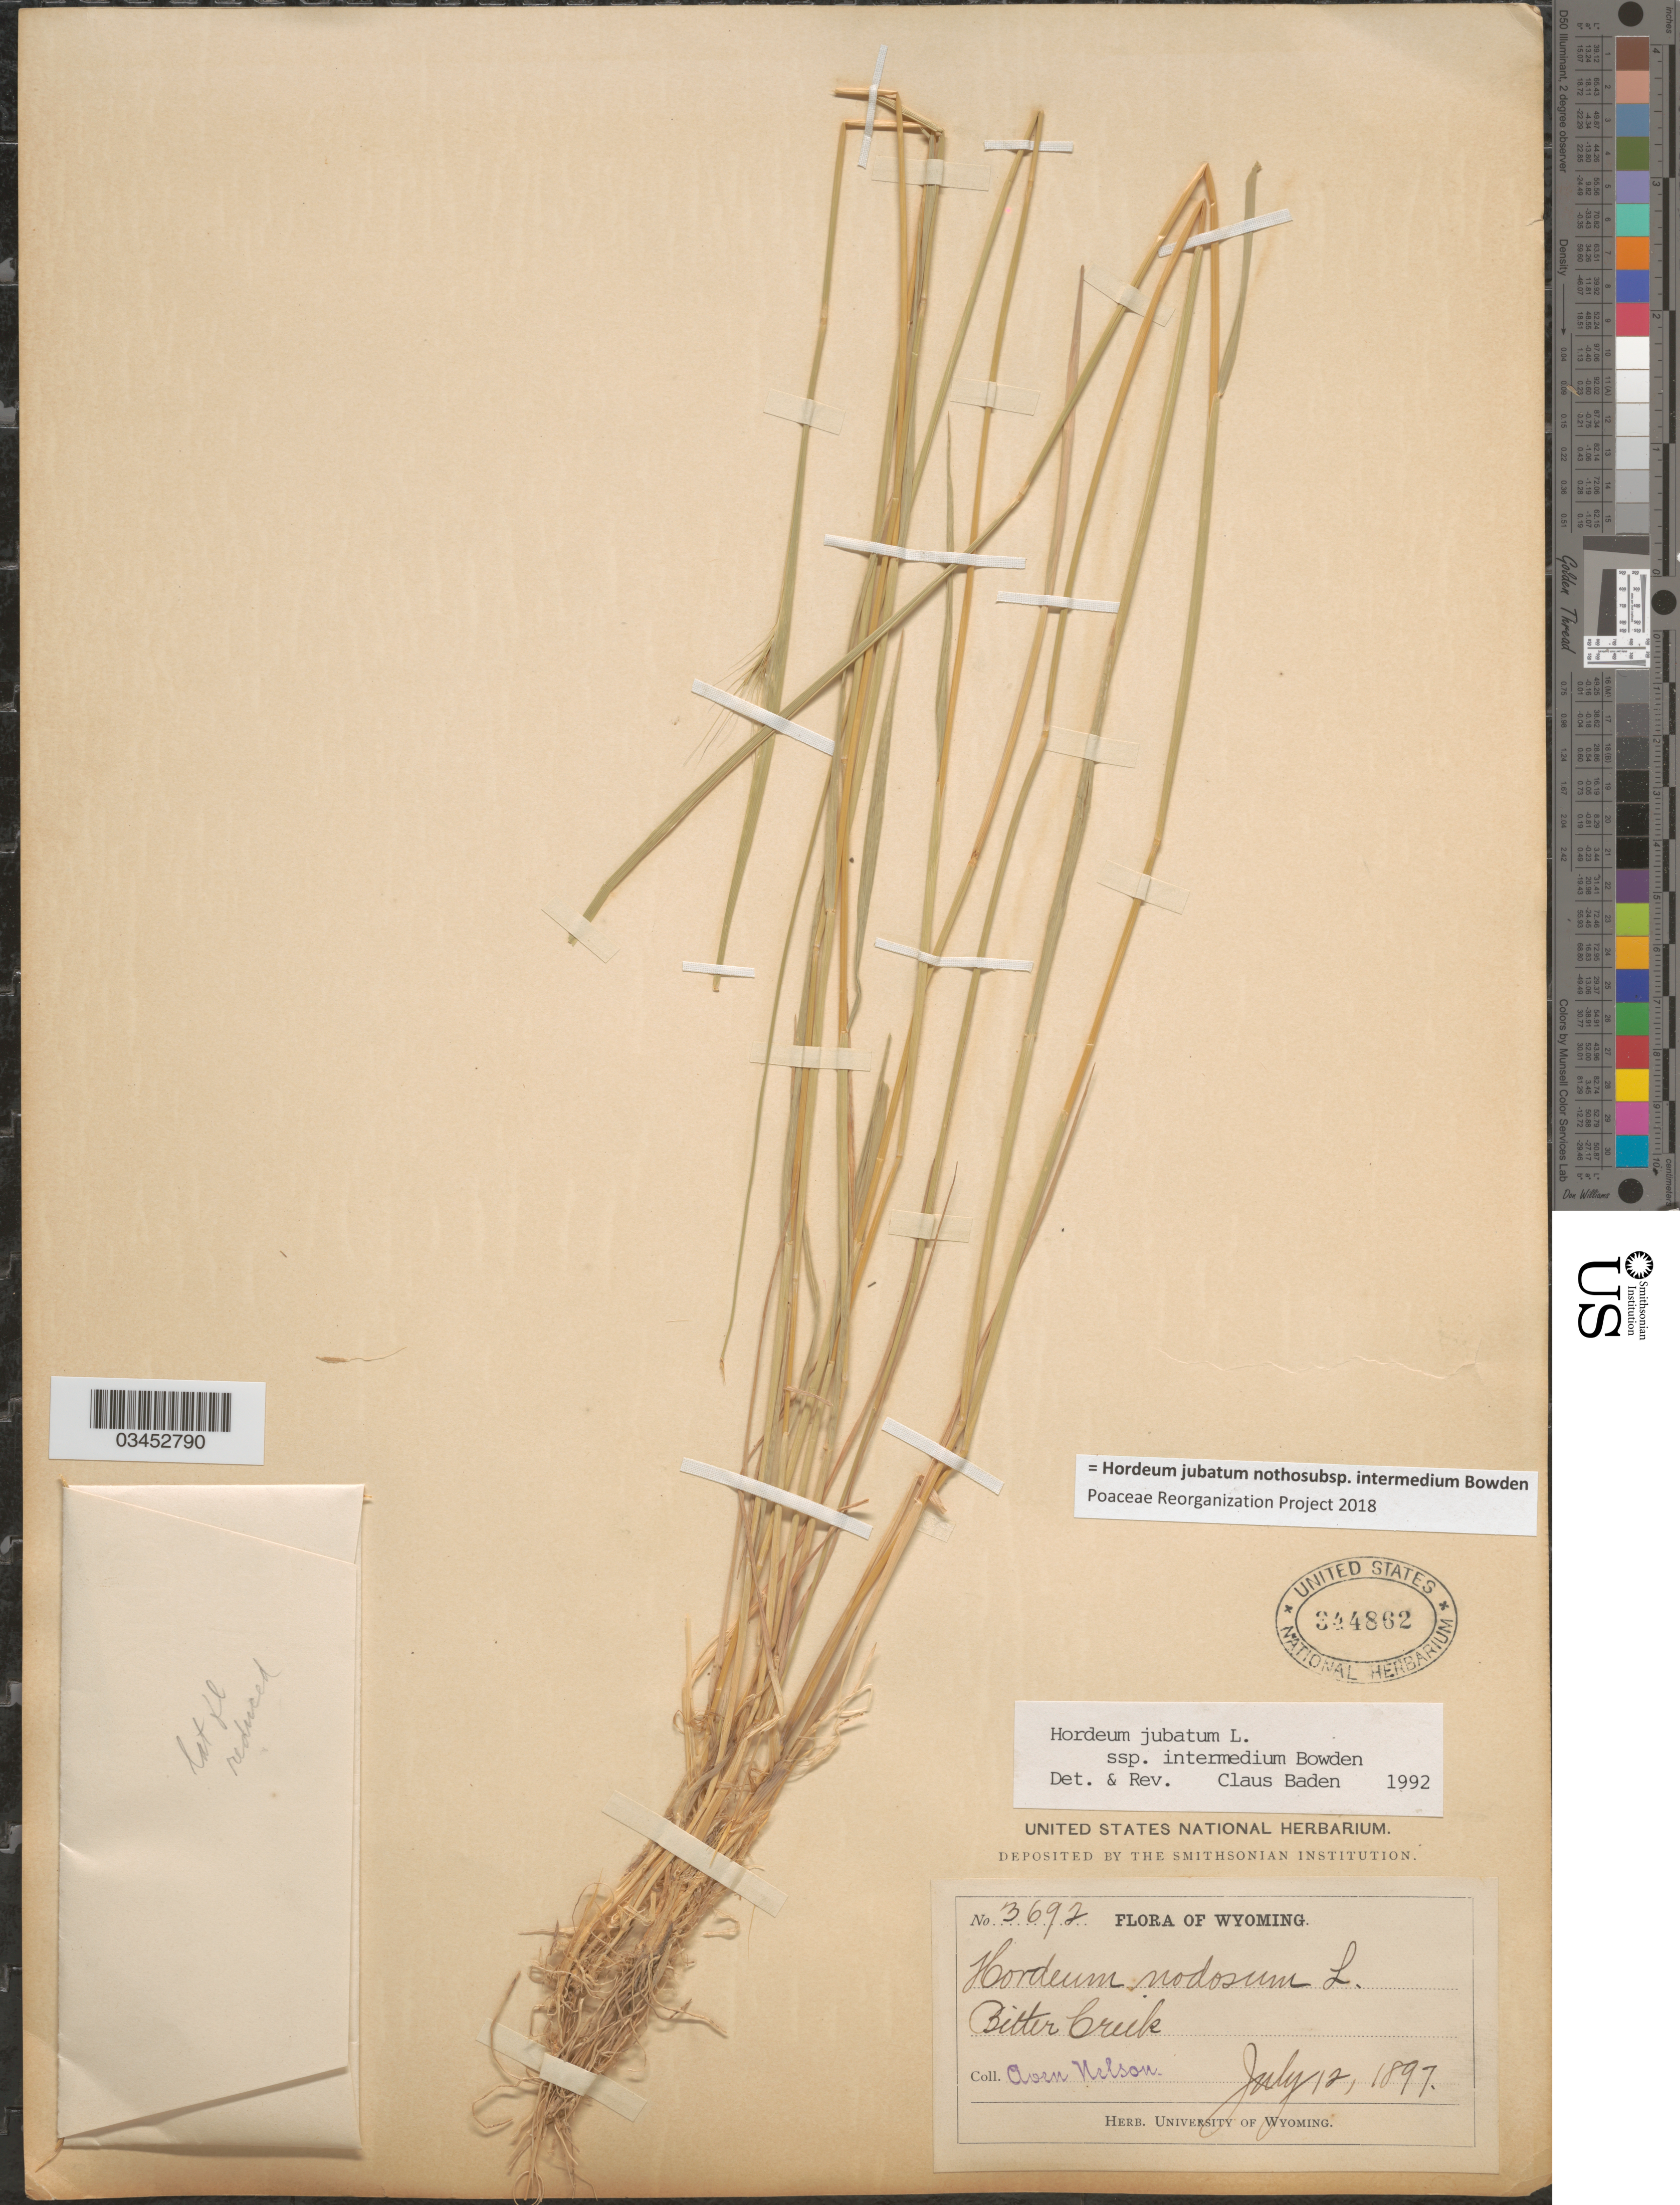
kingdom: Plantae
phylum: Tracheophyta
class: Liliopsida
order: Poales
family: Poaceae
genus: Hordeum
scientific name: Hordeum jubatum nothosubsp. intermedium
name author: Bowden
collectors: A. Nelson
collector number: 3692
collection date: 1897-07-12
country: United States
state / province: Wyoming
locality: Bitter Creek.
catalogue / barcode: US 344862